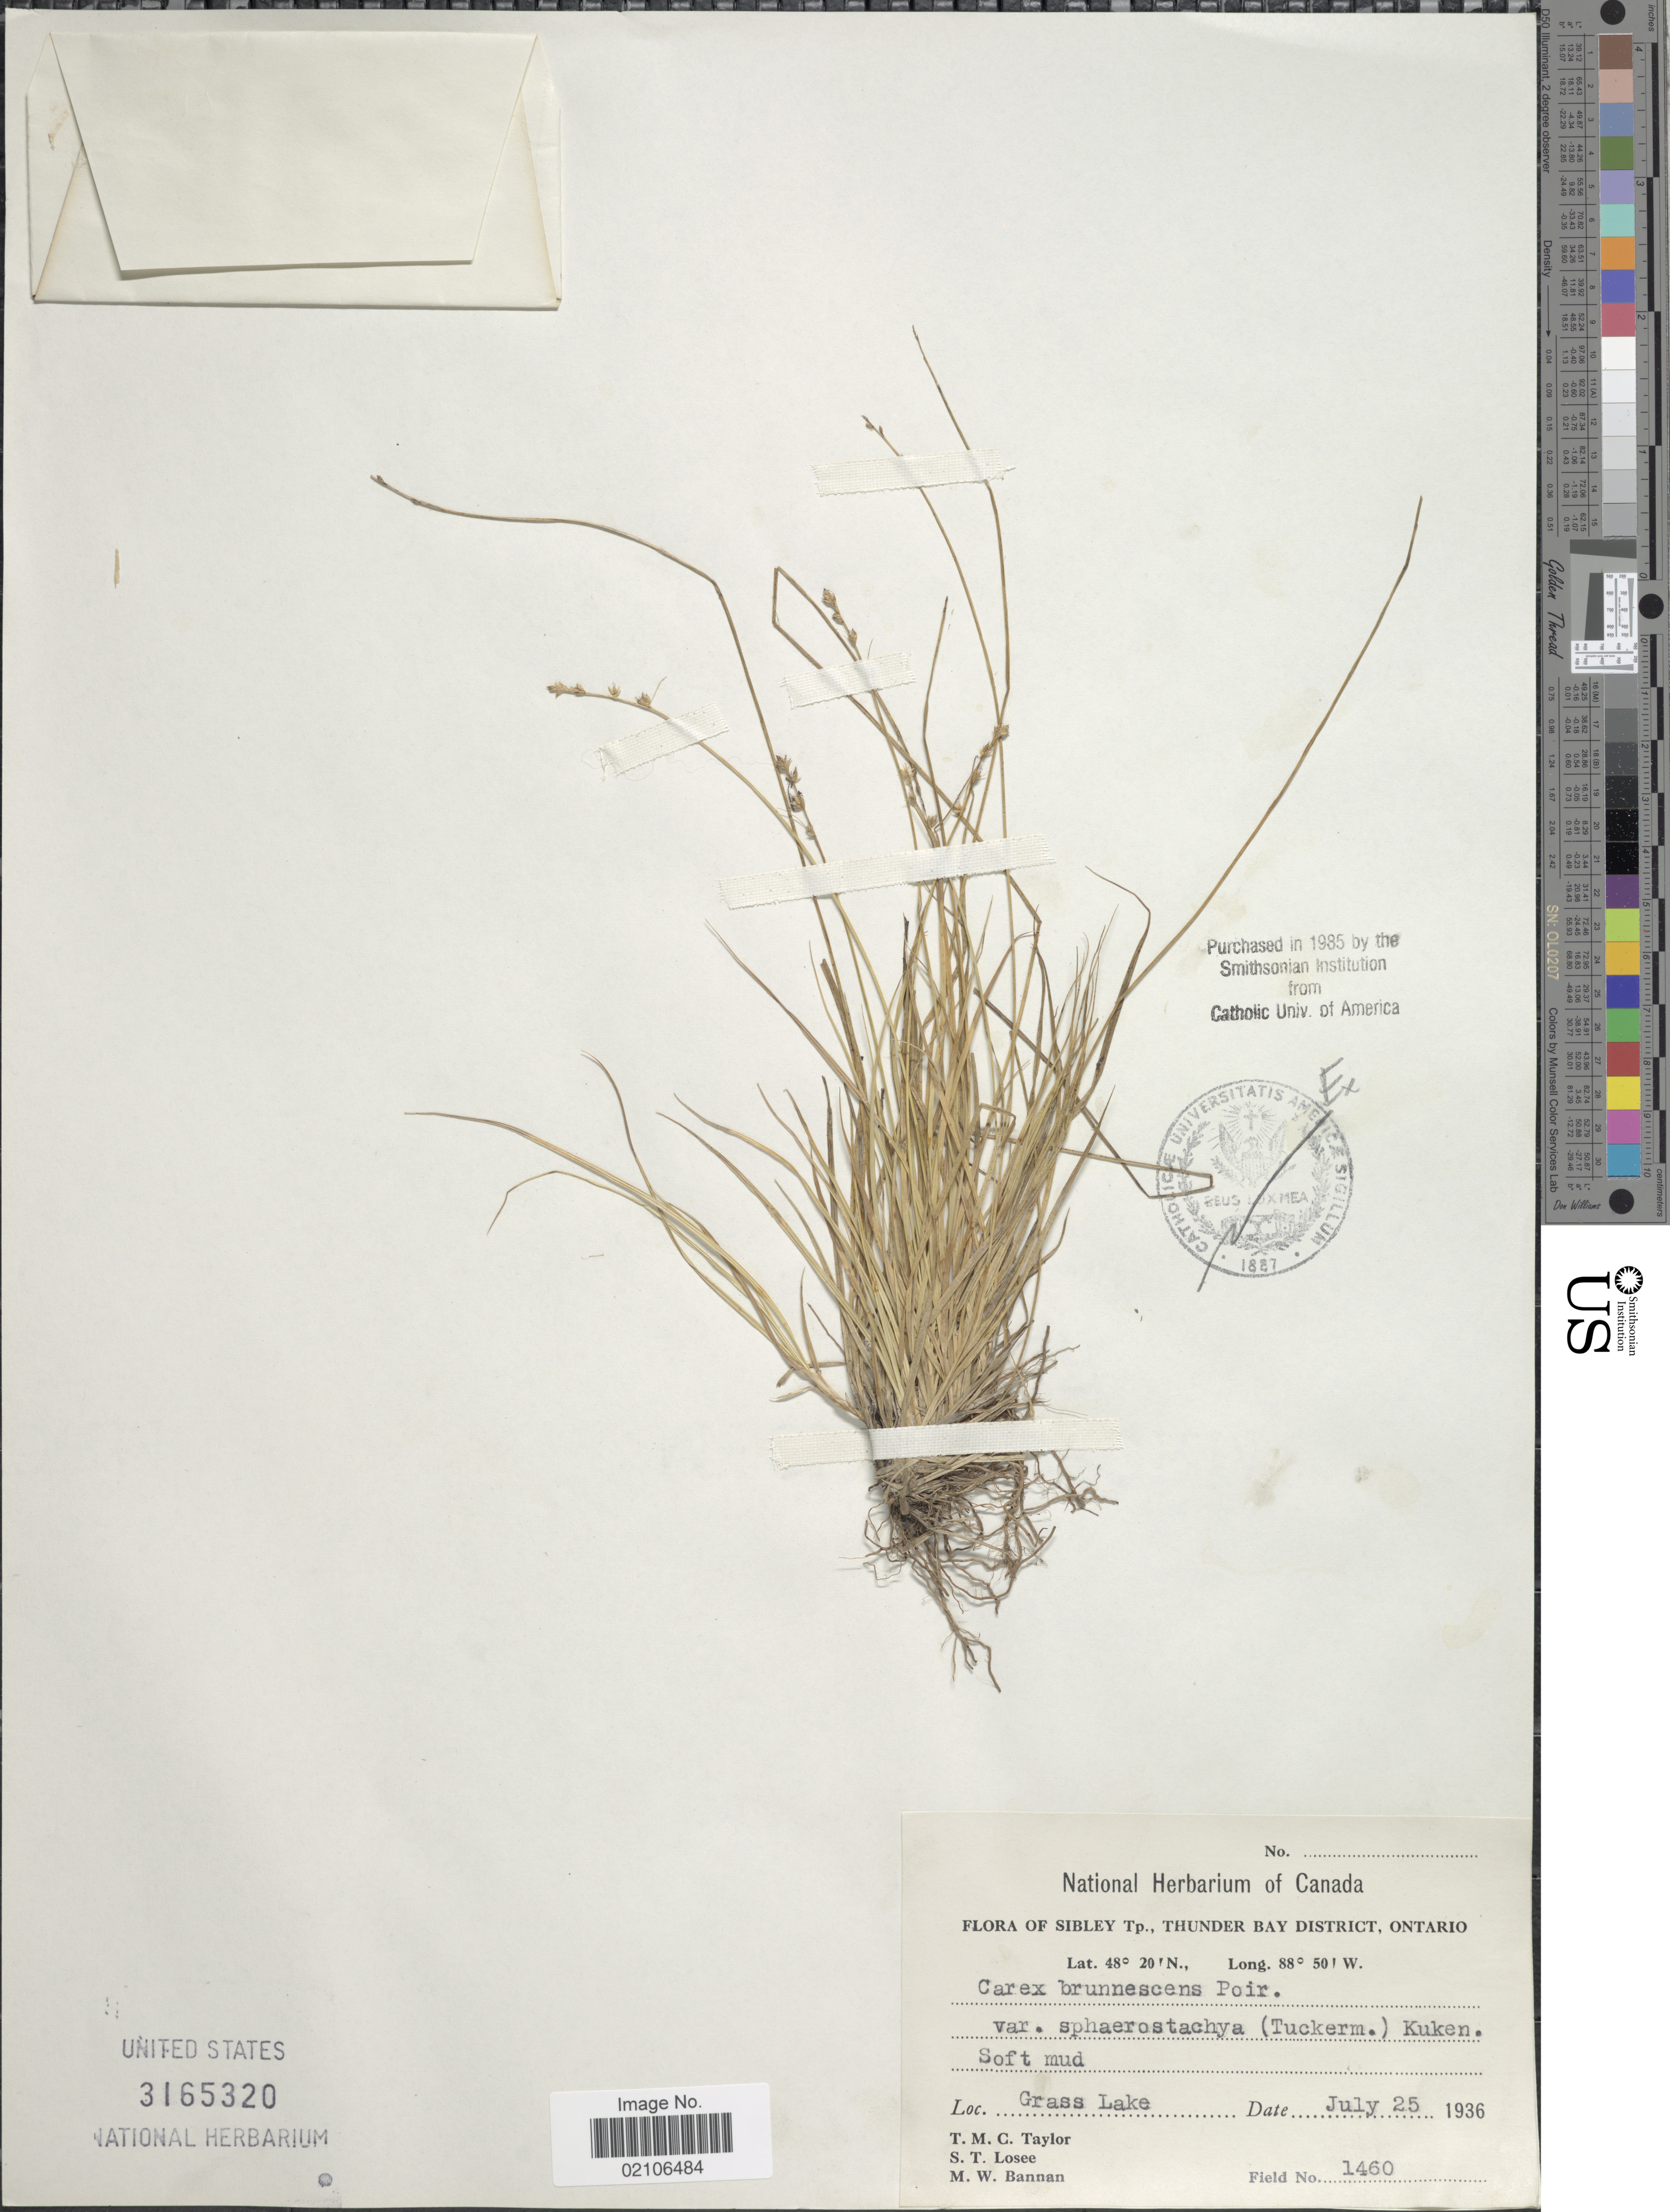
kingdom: Plantae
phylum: Tracheophyta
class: Liliopsida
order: Poales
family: Cyperaceae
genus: Carex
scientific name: Carex brunnescens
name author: (Pers.) Poir.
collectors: T. M. C. Taylor, S. Losee & M. Bannan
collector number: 1460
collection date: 1936-07-25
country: Canada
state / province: Ontario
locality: Sibley Tp., Thunder Bay District, Grass Lake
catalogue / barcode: US 3165320